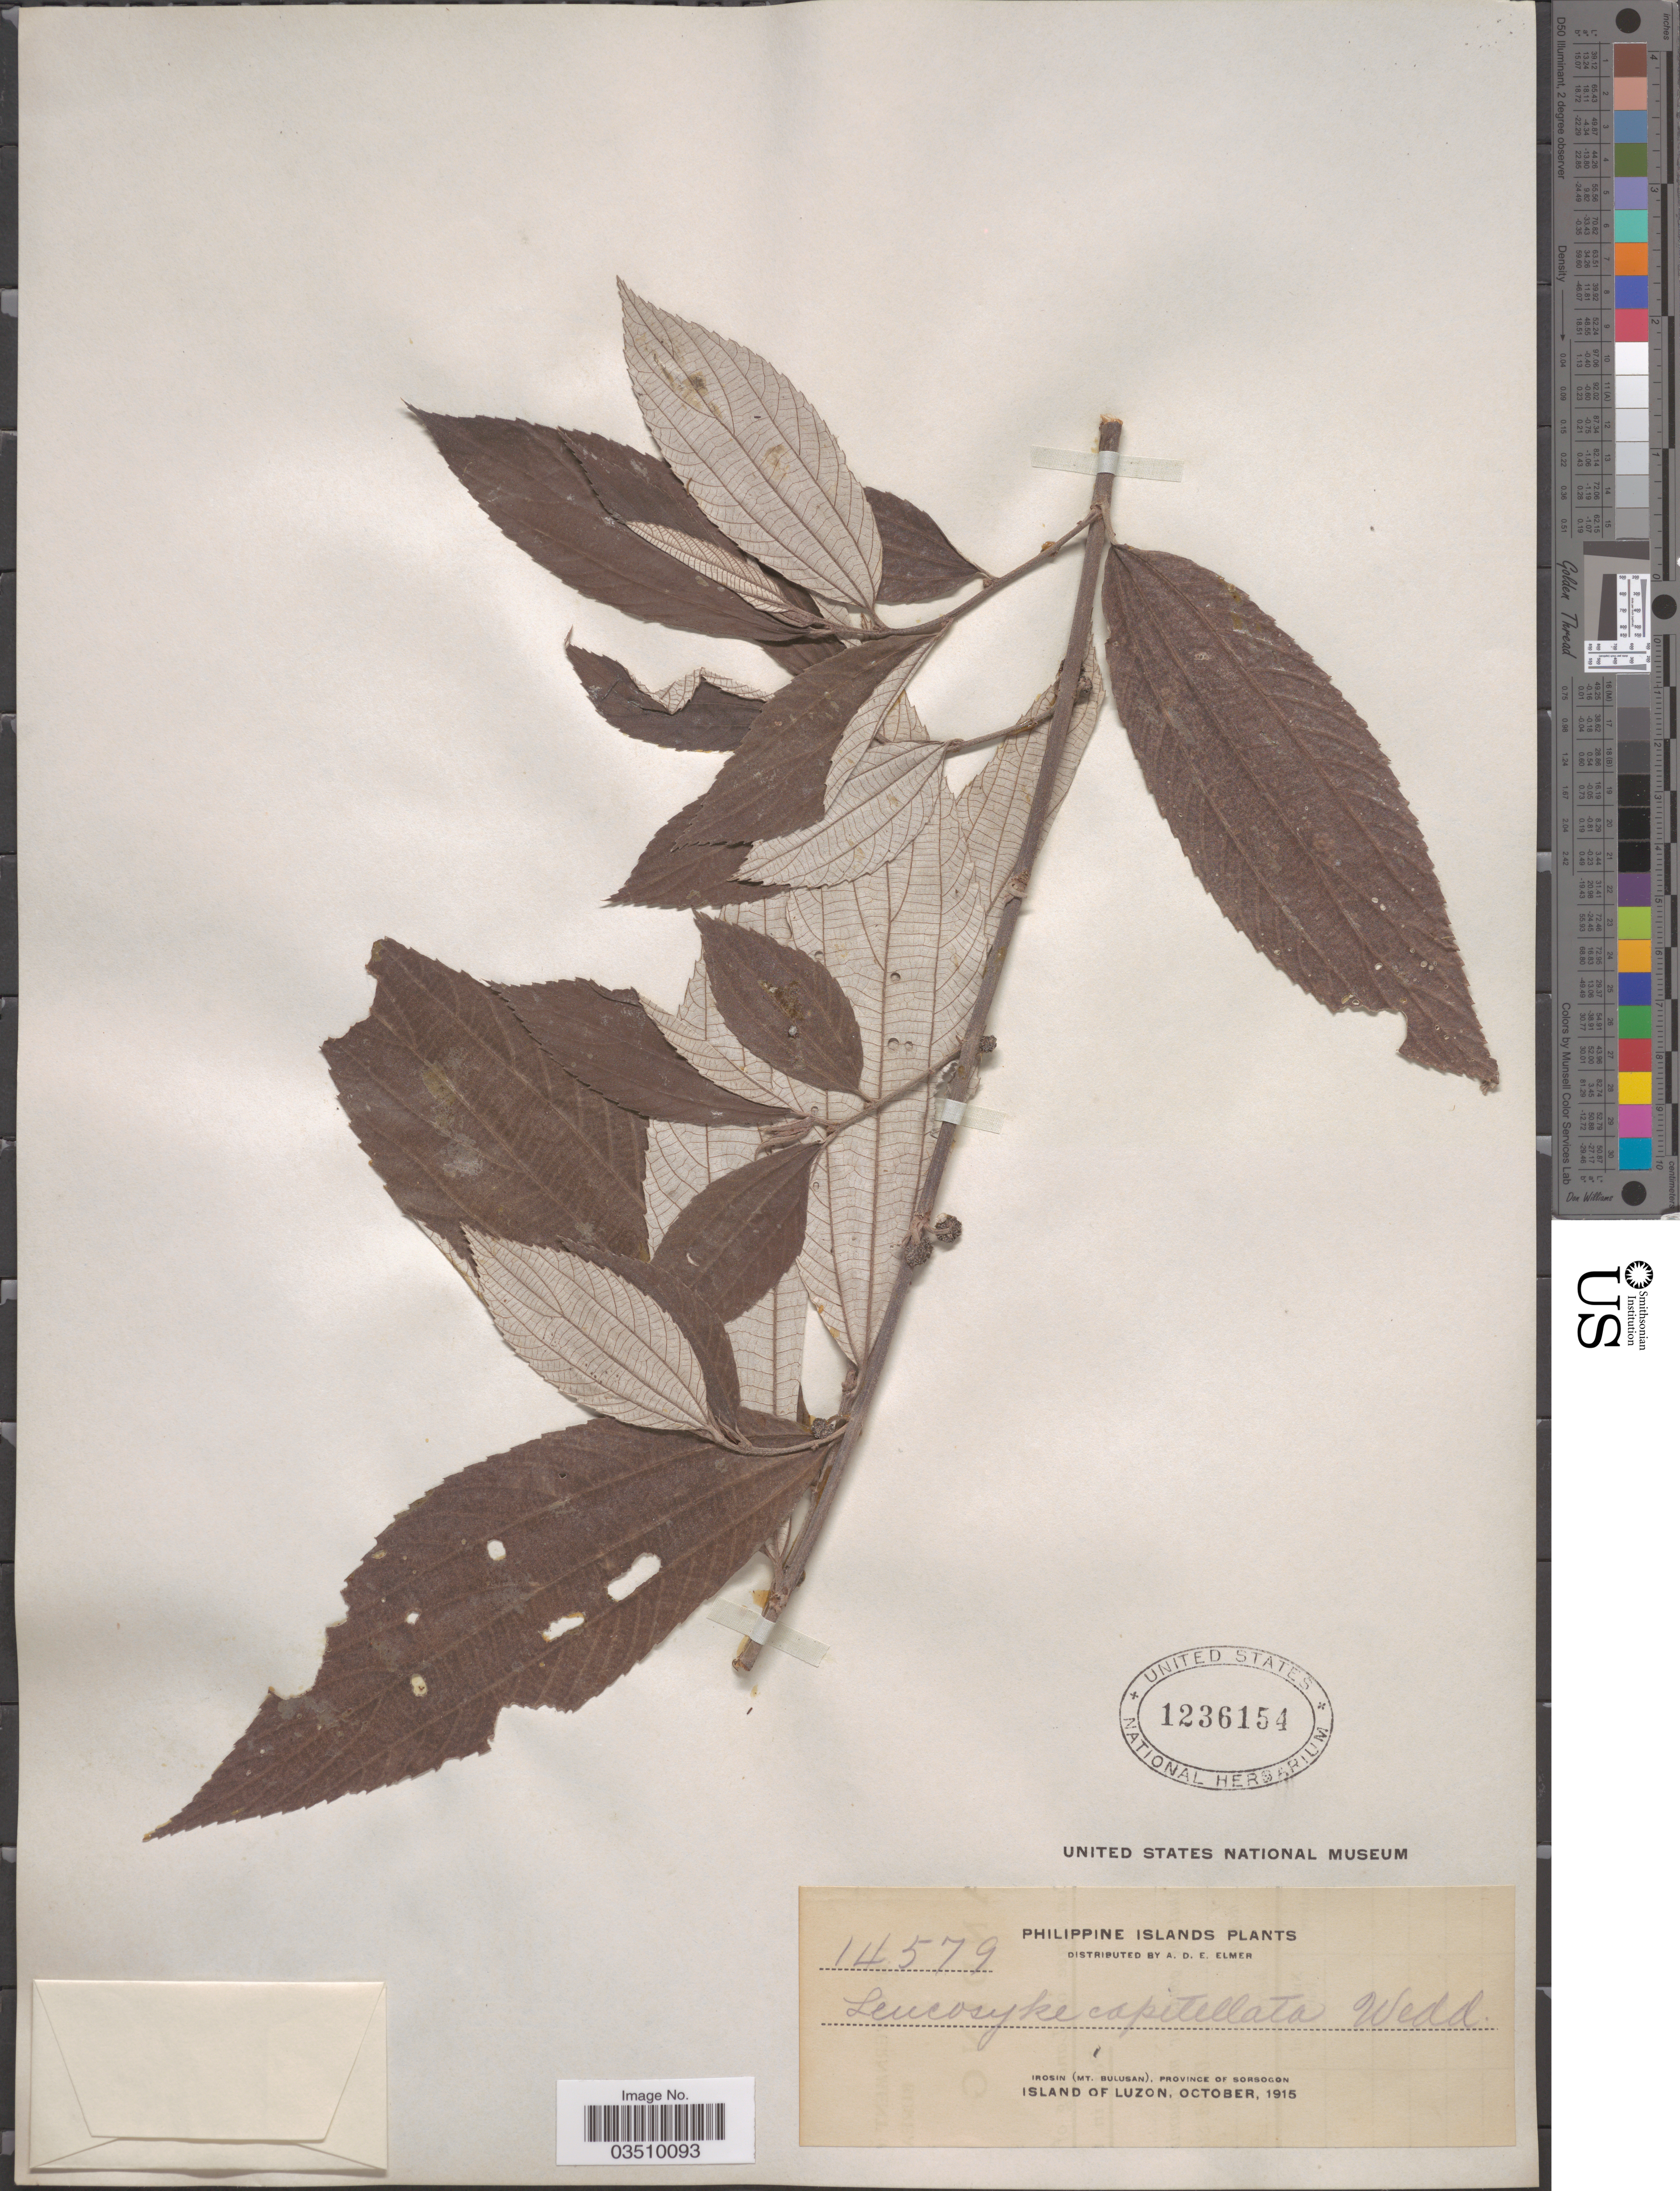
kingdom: Plantae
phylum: Tracheophyta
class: Magnoliopsida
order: Rosales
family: Urticaceae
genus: Leucosyke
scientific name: Leucosyke capitellata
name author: (Poir.) Wedd.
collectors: A. D. E. Elmer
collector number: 14579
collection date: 1915-10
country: Philippines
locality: Irosin (Mt. Bulusan), Province of Sorsogon. Island of Luzon.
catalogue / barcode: US 1236154